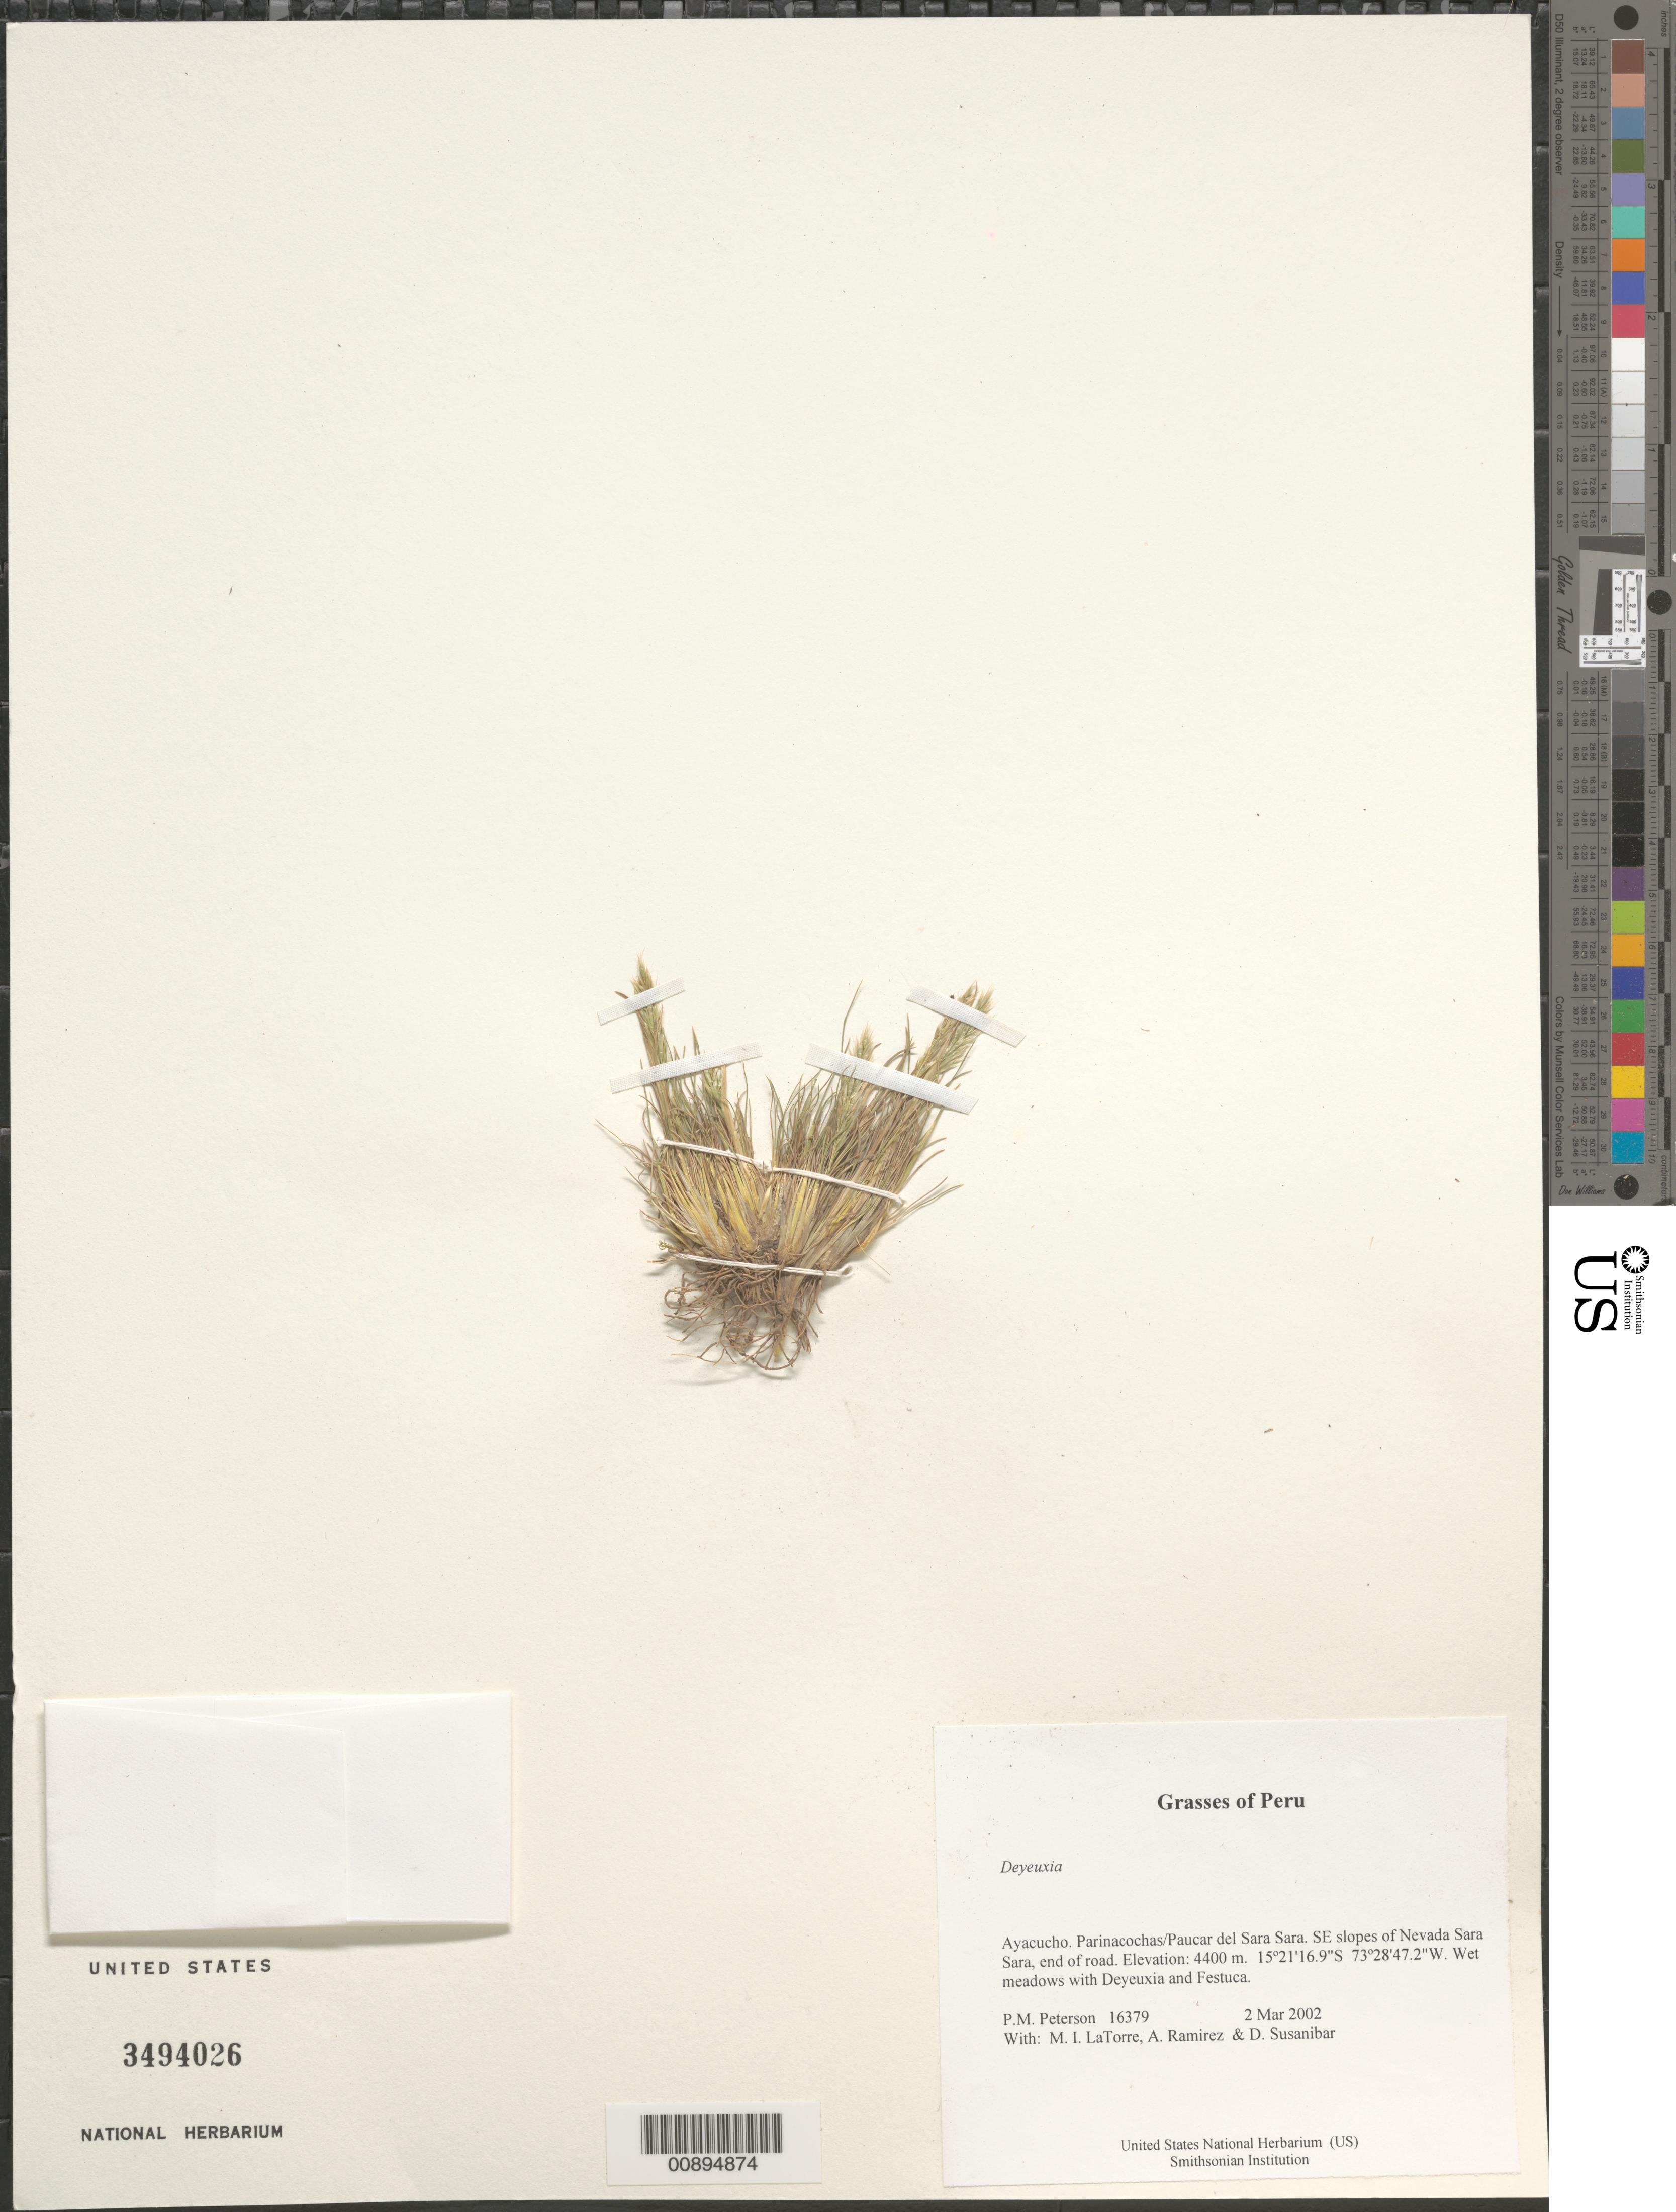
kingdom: Plantae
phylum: Tracheophyta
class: Liliopsida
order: Poales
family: Poaceae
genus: Calamagrostis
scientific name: Calamagrostis sp.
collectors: P. M. Peterson, M. I. La Torre, A. Ramírez & D. Susanibar Cruz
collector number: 16379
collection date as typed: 02 Mar 2002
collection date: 2002-03-02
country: Peru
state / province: Ayacucho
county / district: Parinacochas/Paucar del Sara Sara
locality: SE slopes of Nevada Sara Sara, end of road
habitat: Wet meadows with ~Deyeuxia and Festuca~.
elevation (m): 4400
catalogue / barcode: US 3494026